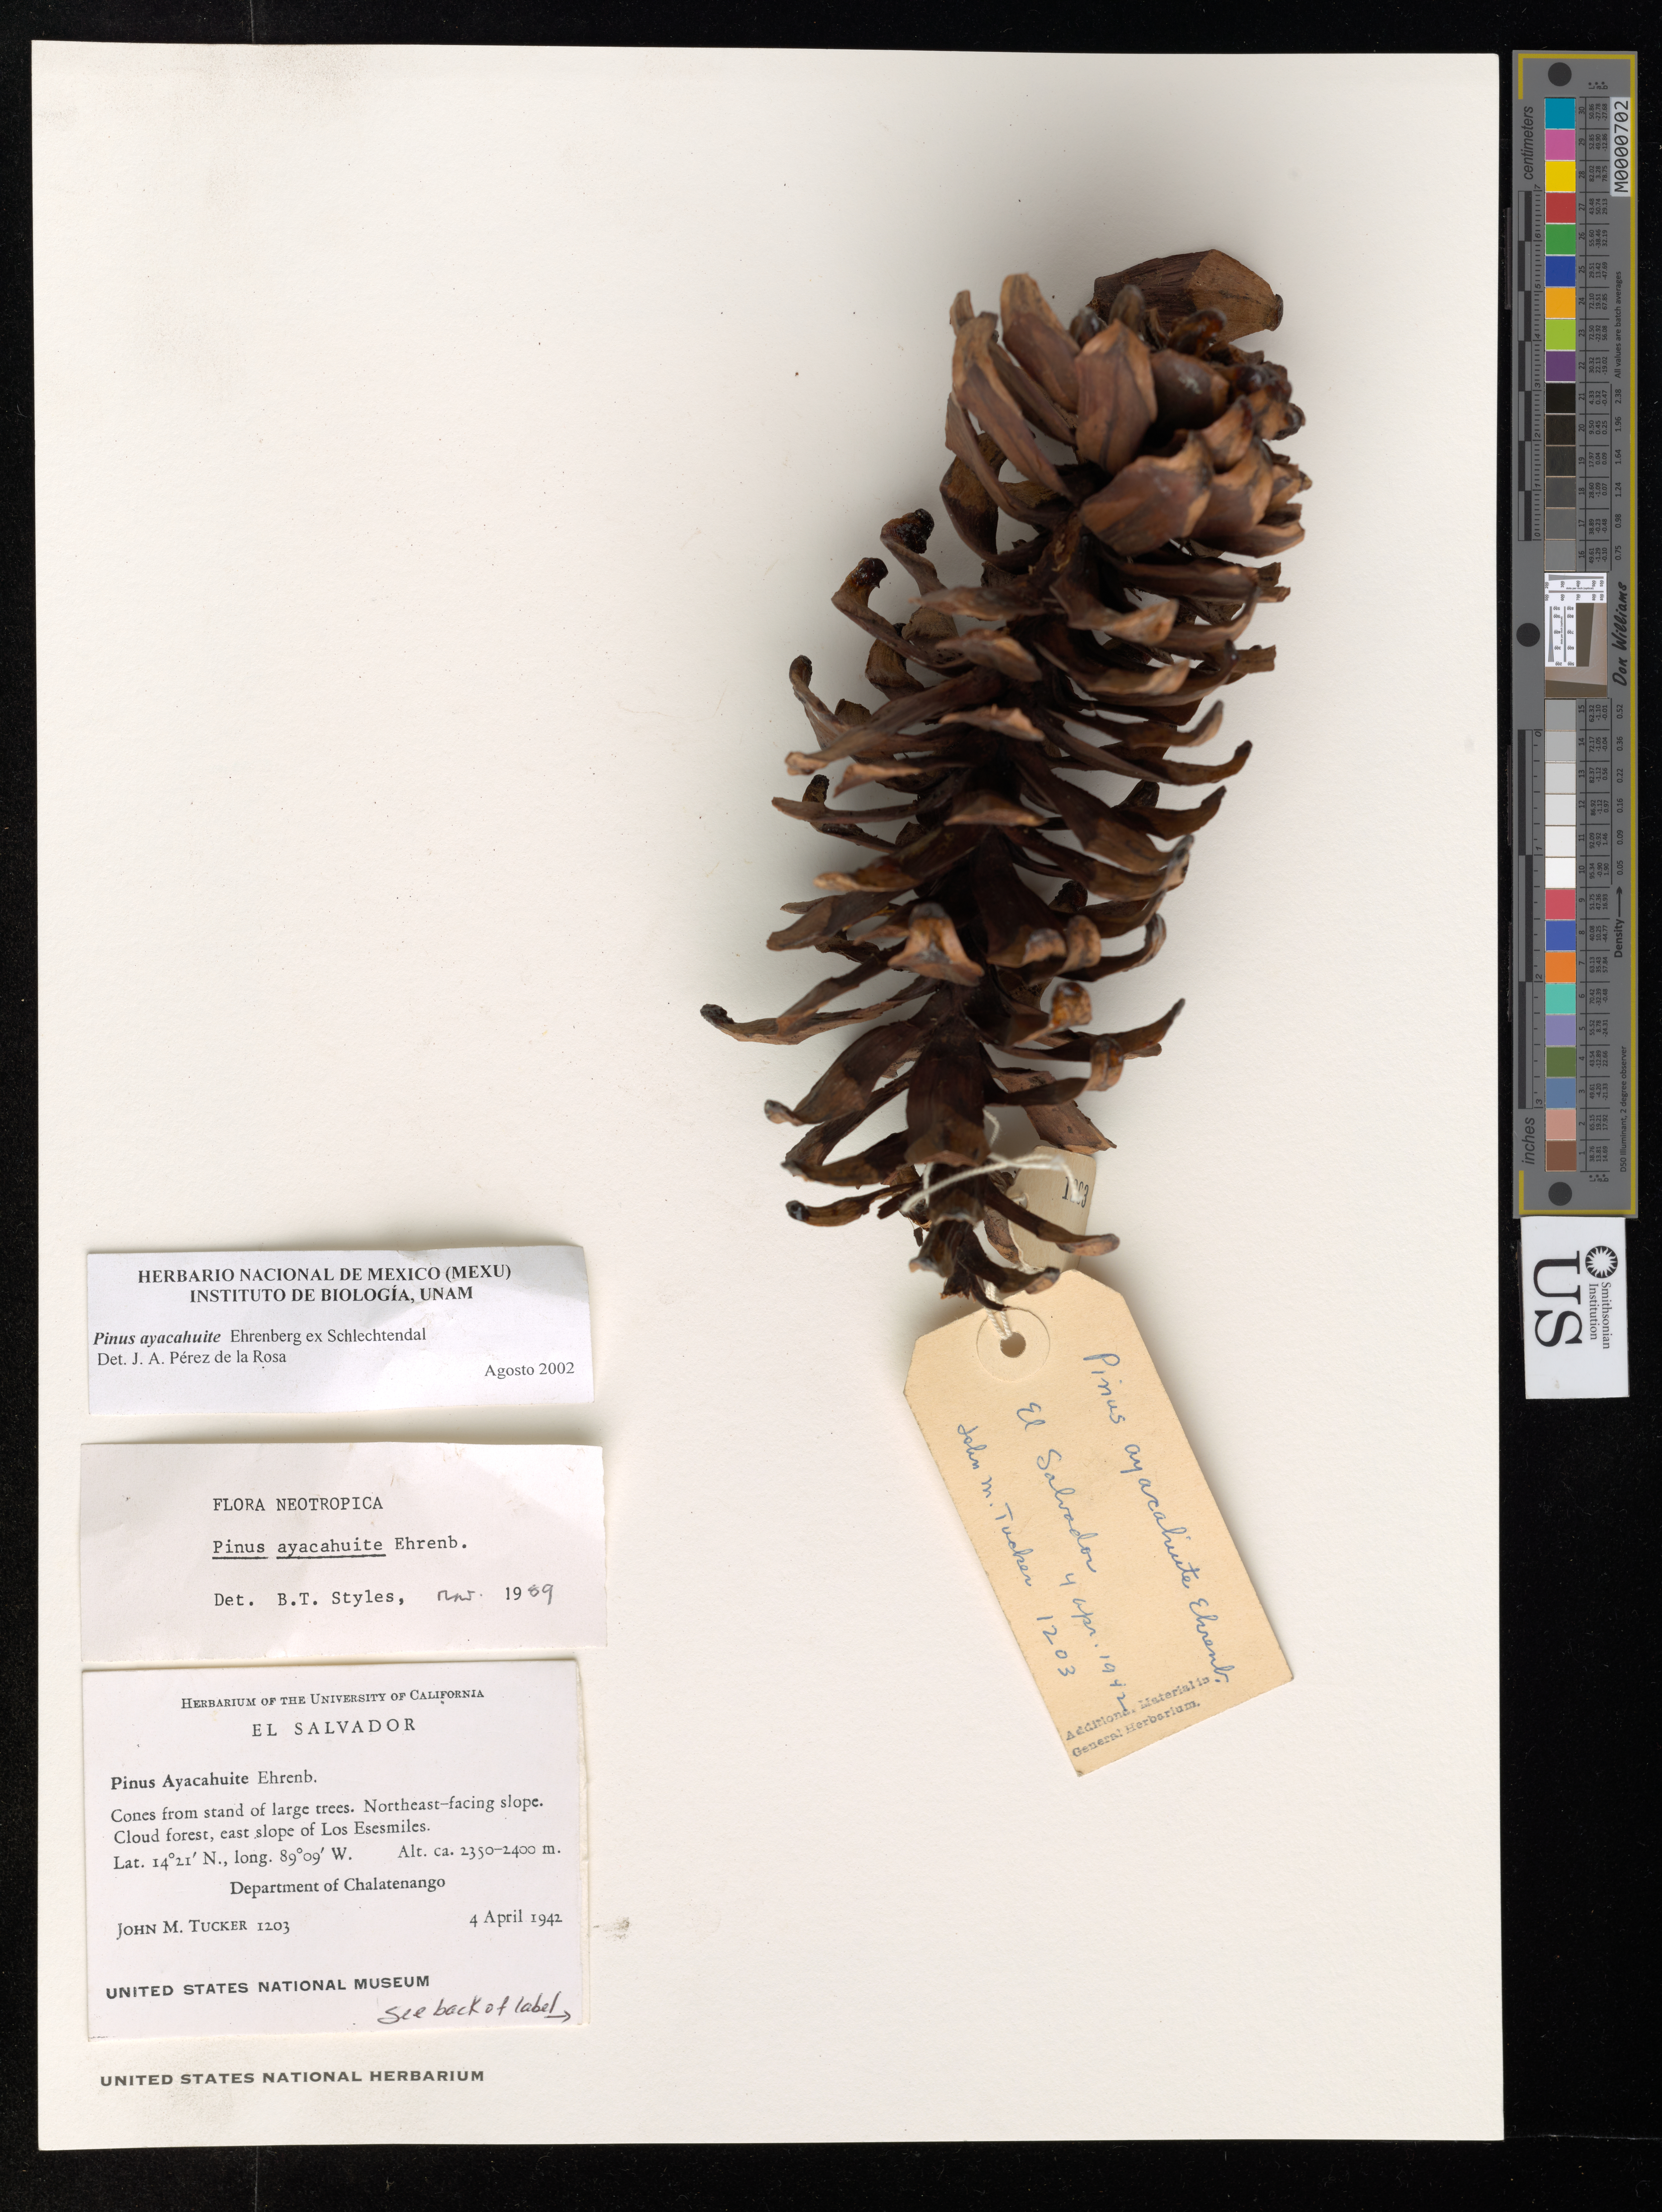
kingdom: Plantae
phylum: Tracheophyta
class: Pinopsida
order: Pinales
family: Pinaceae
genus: Pinus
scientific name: Pinus ayacahuite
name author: Ehrenb. ex Schltdl.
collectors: J. M. Tucker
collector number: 1203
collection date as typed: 04 Apr 1942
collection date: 1942-04-04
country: El Salvador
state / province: Chalatenango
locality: East slope of Los Esesmiles.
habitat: North-facing slope. Cloud forest.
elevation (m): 2400